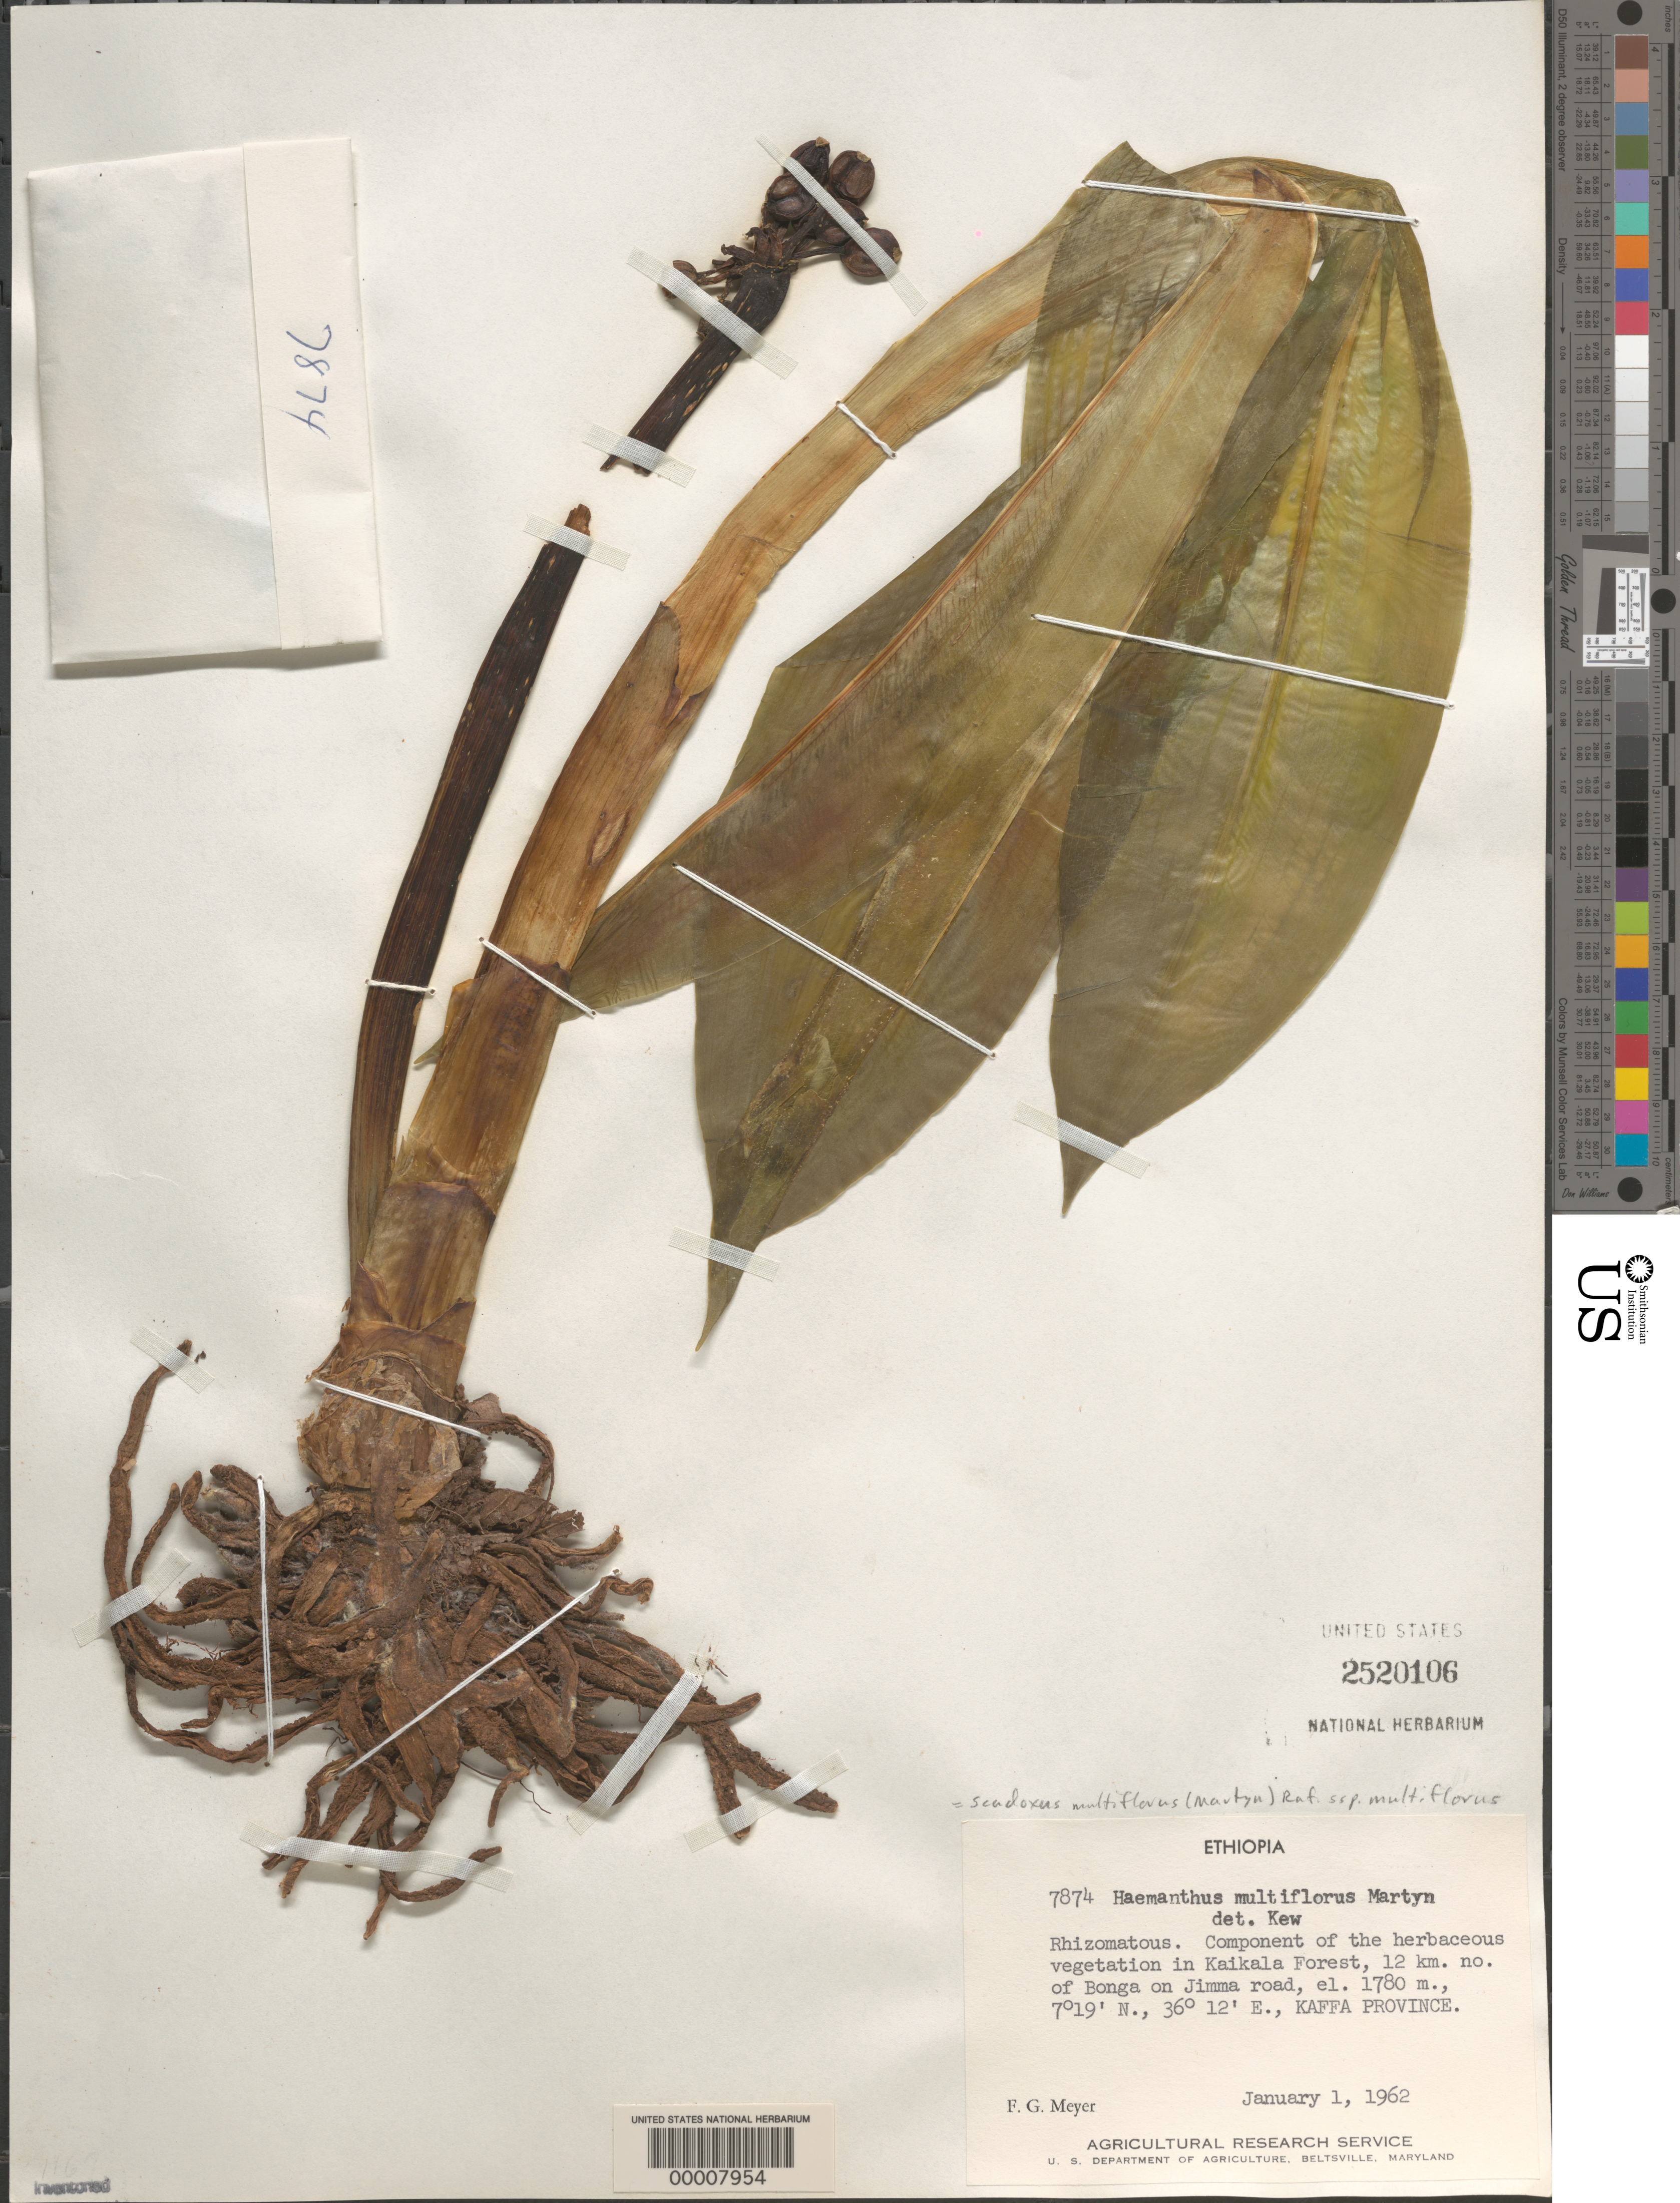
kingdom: Plantae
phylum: Tracheophyta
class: Liliopsida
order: Asparagales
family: Amaryllidaceae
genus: Scadoxus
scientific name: Scadoxus multiflorus subsp. multiflorus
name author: (Martyn) Raf.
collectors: F. G. Meyer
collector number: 7874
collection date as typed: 01 Jan 1962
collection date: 1962-01-01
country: Ethiopia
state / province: South West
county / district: Keffa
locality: Kaikala forest, 12 km n of bonga on jimma rd.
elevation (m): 1780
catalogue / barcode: US 2520106